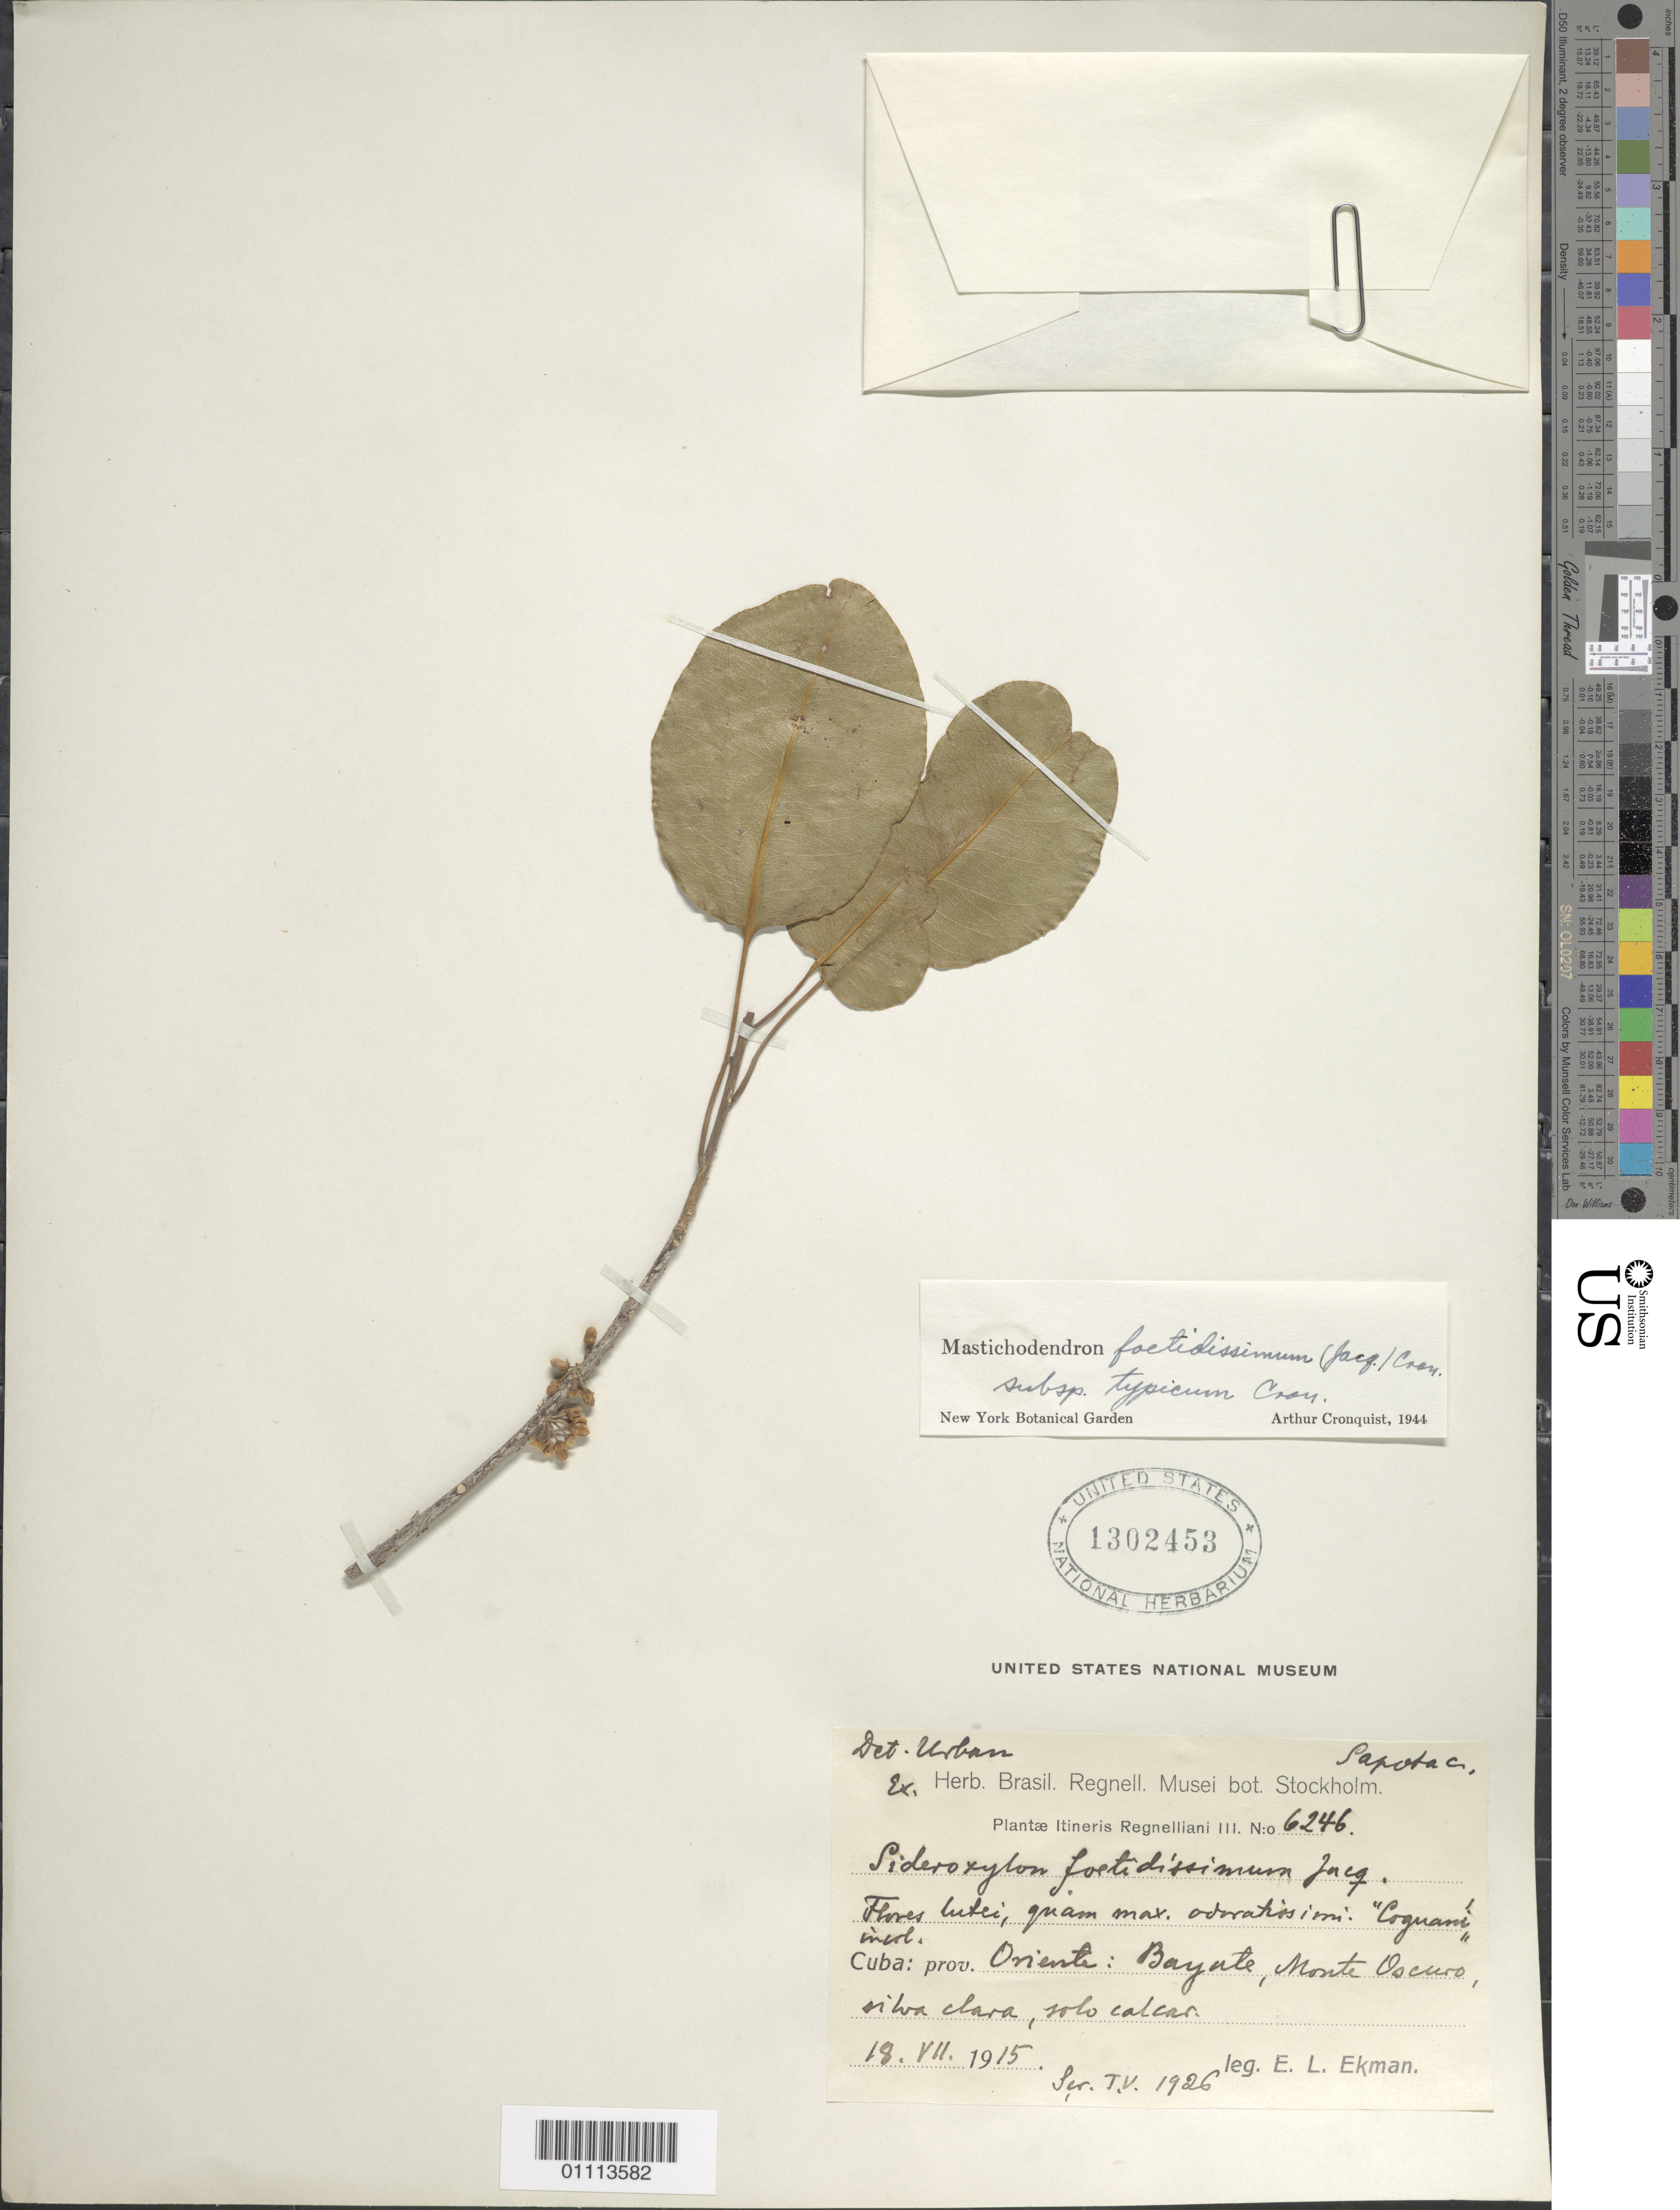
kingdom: Plantae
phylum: Tracheophyta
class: Magnoliopsida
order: Ericales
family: Sapotaceae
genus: Sideroxylon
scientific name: Sideroxylon foetidissimum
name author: Jacq.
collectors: E. L. Ekman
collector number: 6246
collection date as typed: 18 Jul 1915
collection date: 1915-07-18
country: Cuba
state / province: Guantánamo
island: Cuba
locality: Bayate, Monte Oscuro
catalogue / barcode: US 1302453